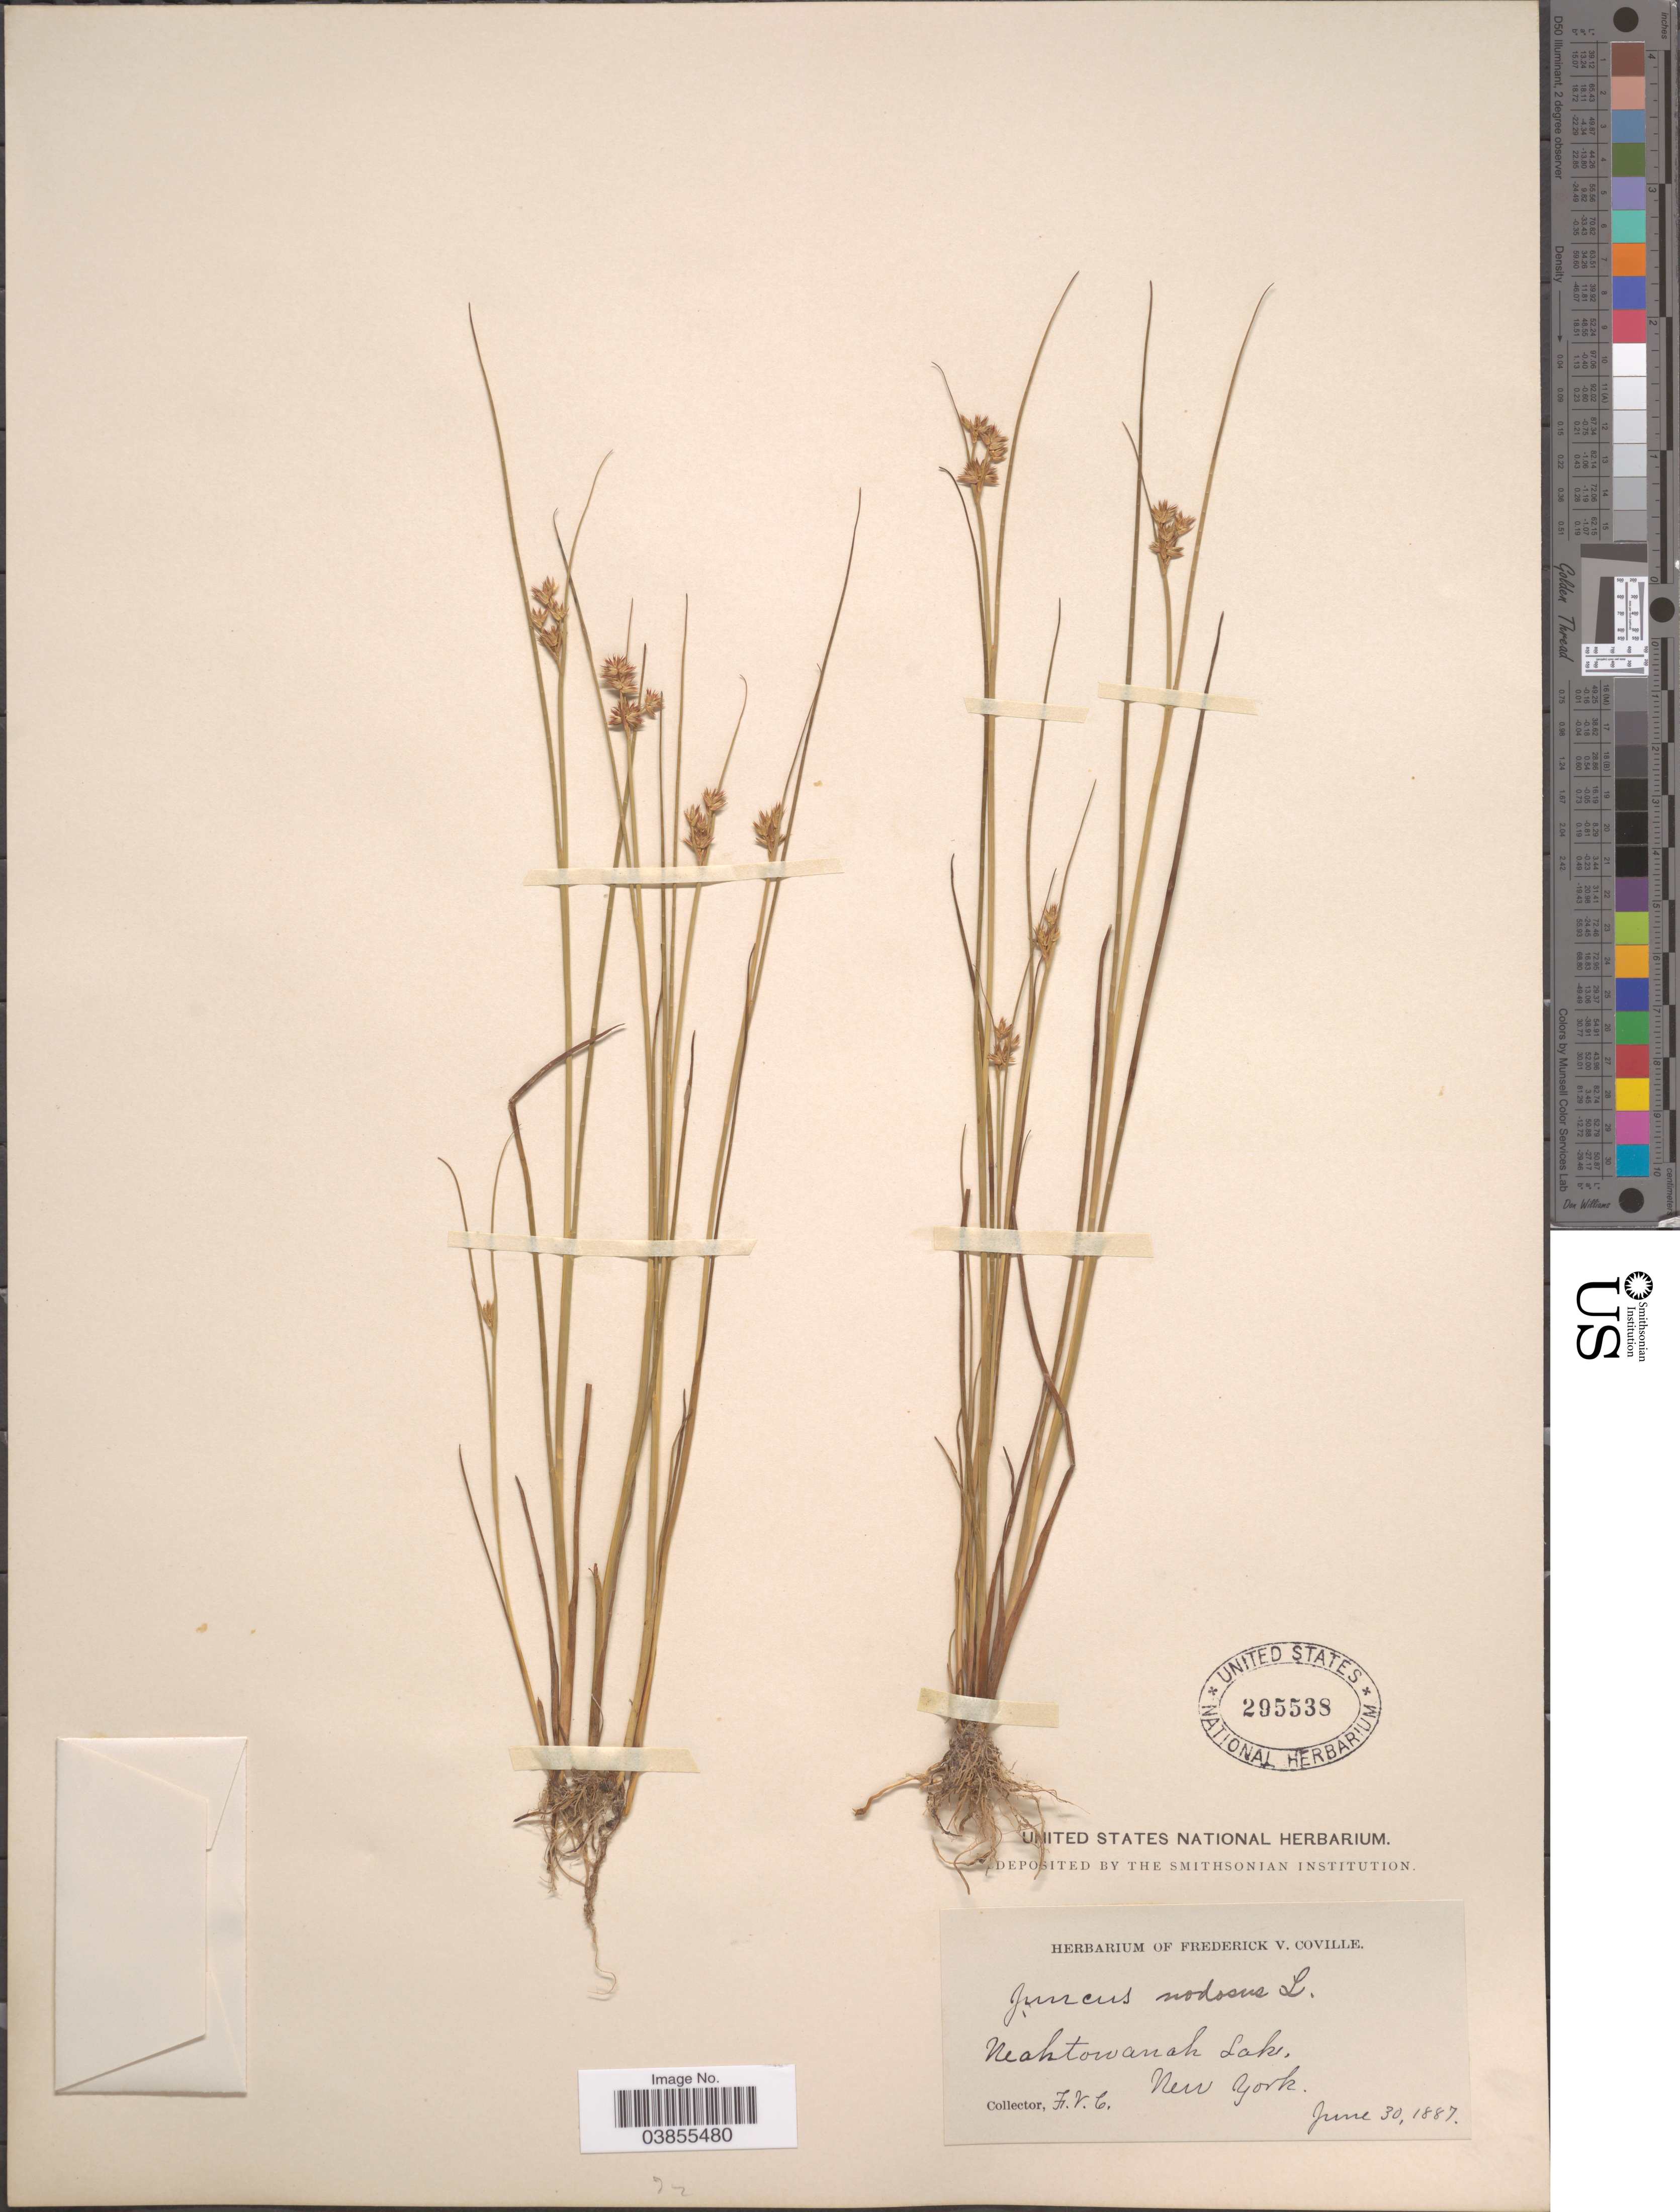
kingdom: Plantae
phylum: Tracheophyta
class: Liliopsida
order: Poales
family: Juncaceae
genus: Juncus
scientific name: Juncus nodosus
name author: L.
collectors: F. V. Coville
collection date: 1887-06-30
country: United States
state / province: New York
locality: Neahtowanah Lake.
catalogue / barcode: US 295538